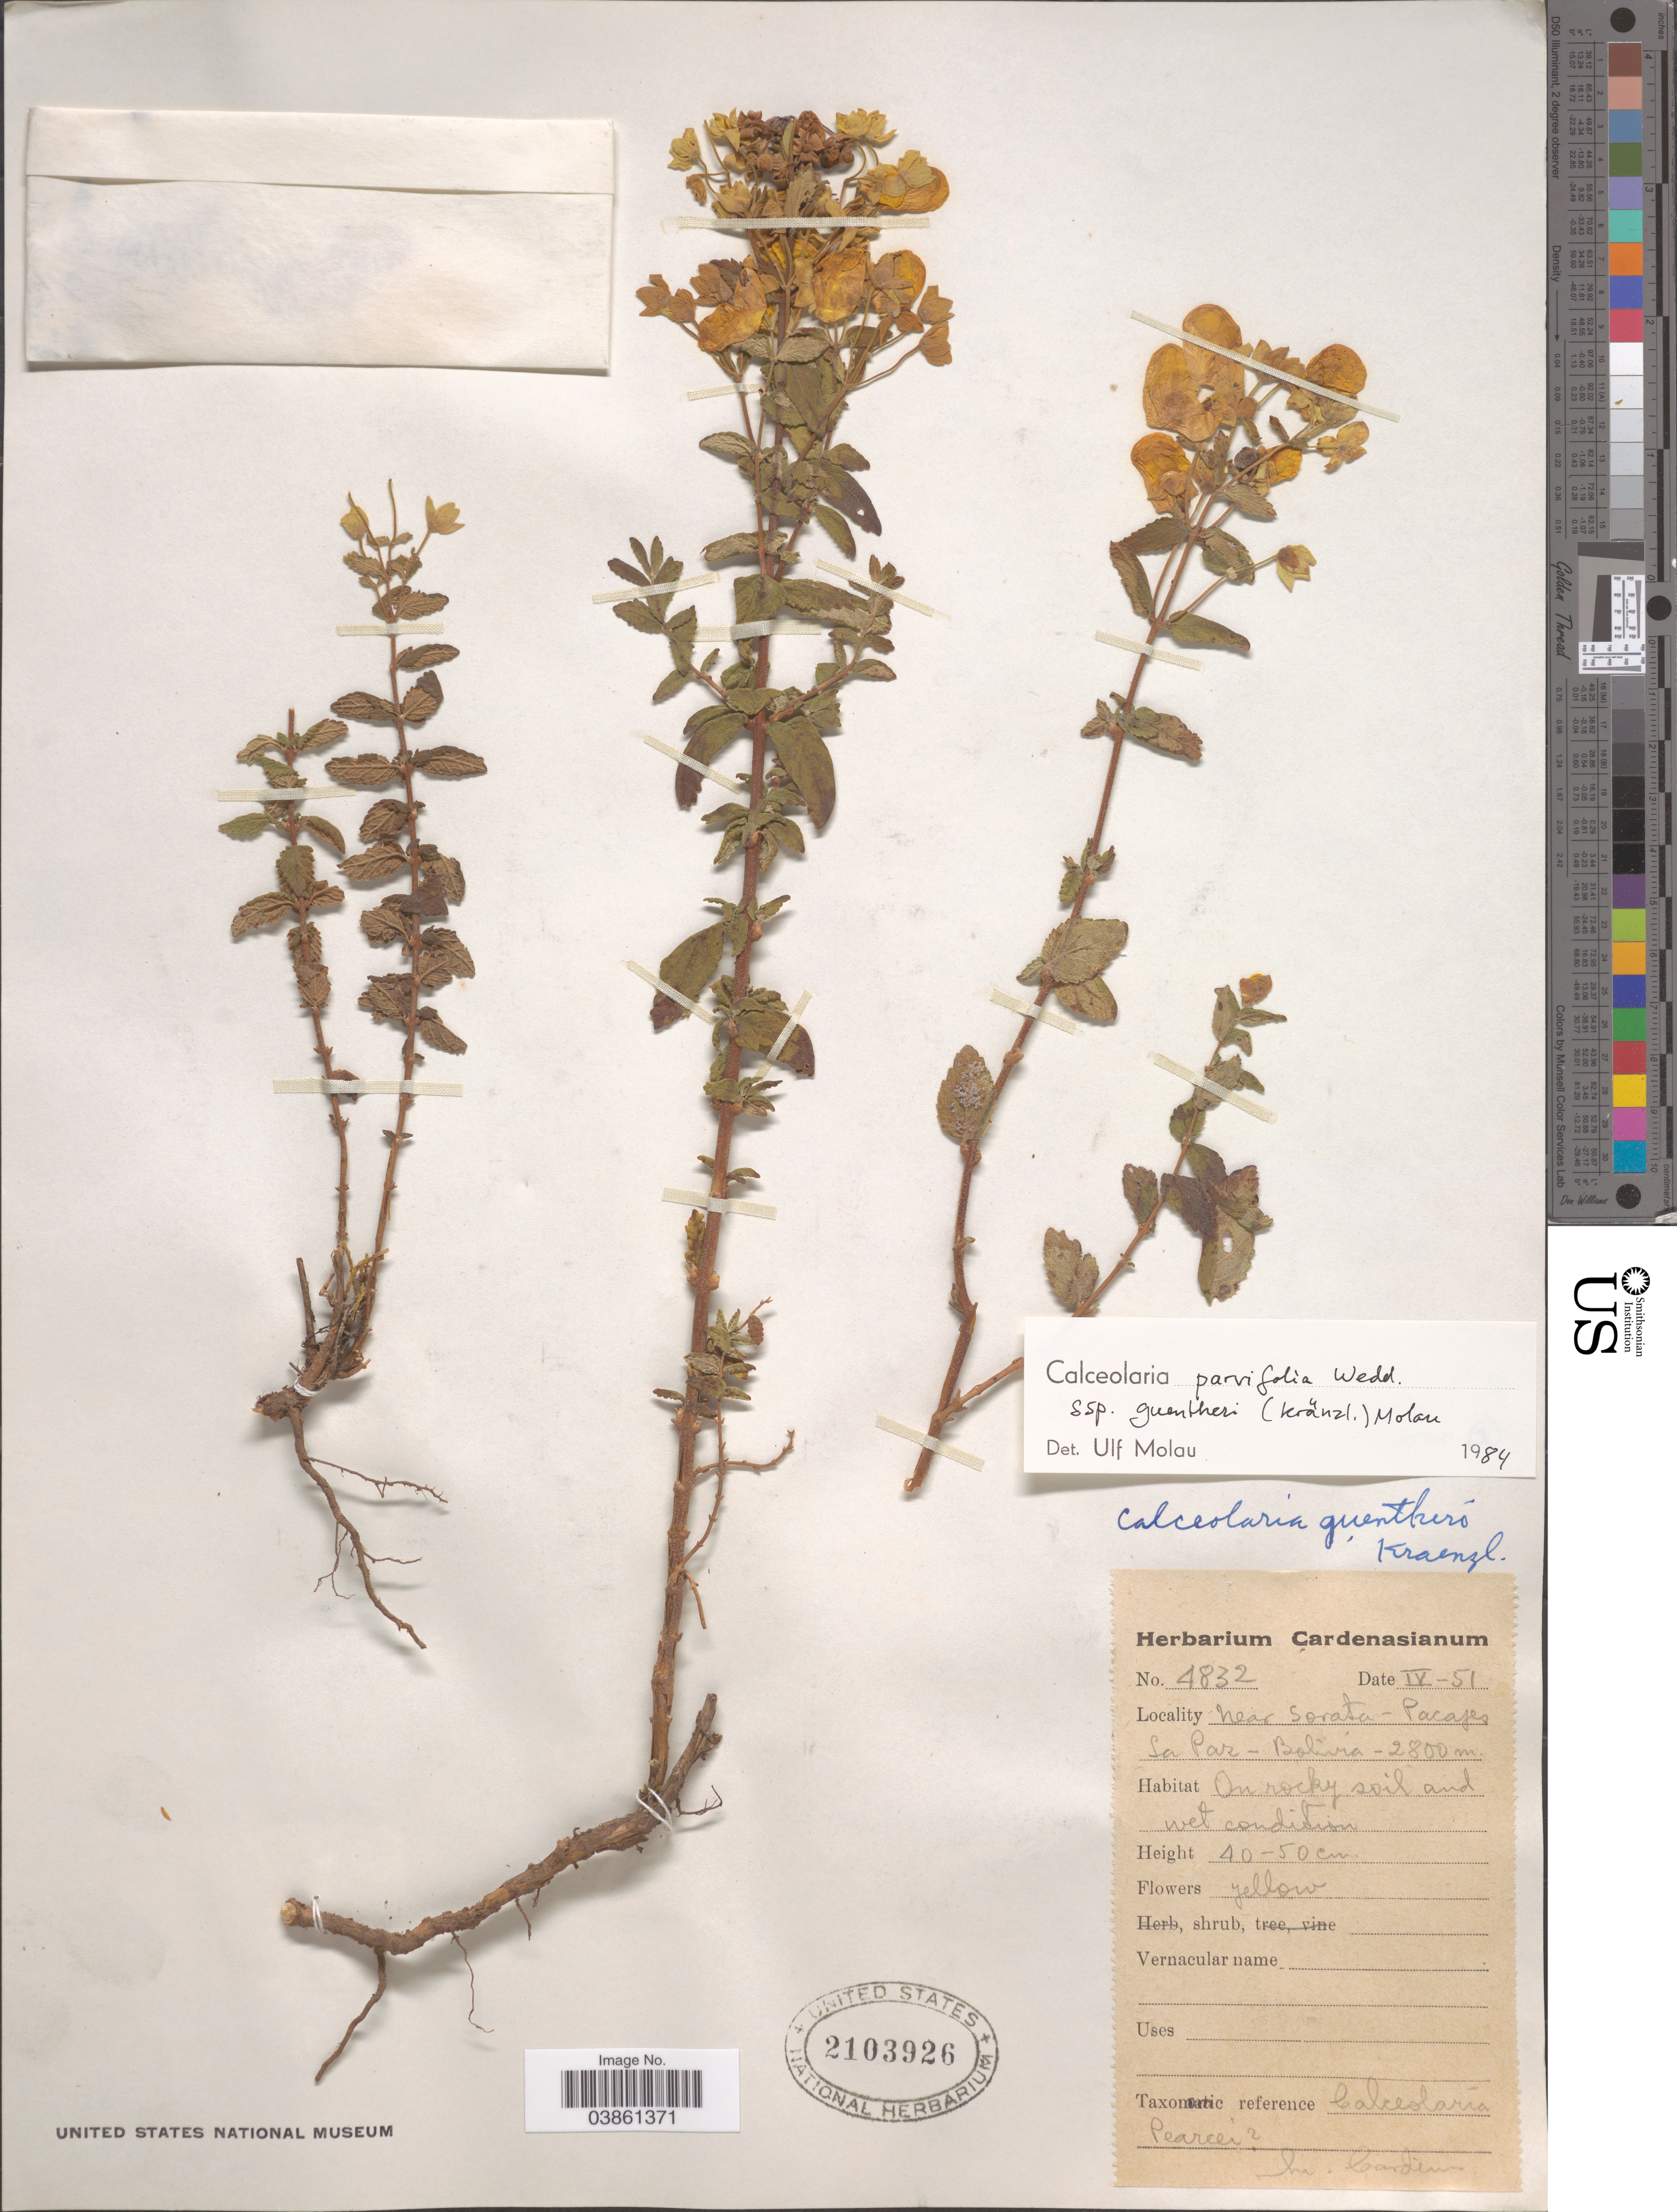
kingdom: Plantae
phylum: Tracheophyta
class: Magnoliopsida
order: Lamiales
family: Calceolariaceae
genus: Calceolaria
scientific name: Calceolaria parvifolia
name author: Wedd.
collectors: M. Cárdenas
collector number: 4832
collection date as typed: Transcribed d/m/y: /4/51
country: Bolivia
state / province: La Paz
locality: Near Sorata - Pacafes.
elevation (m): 2800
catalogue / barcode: US 2103926